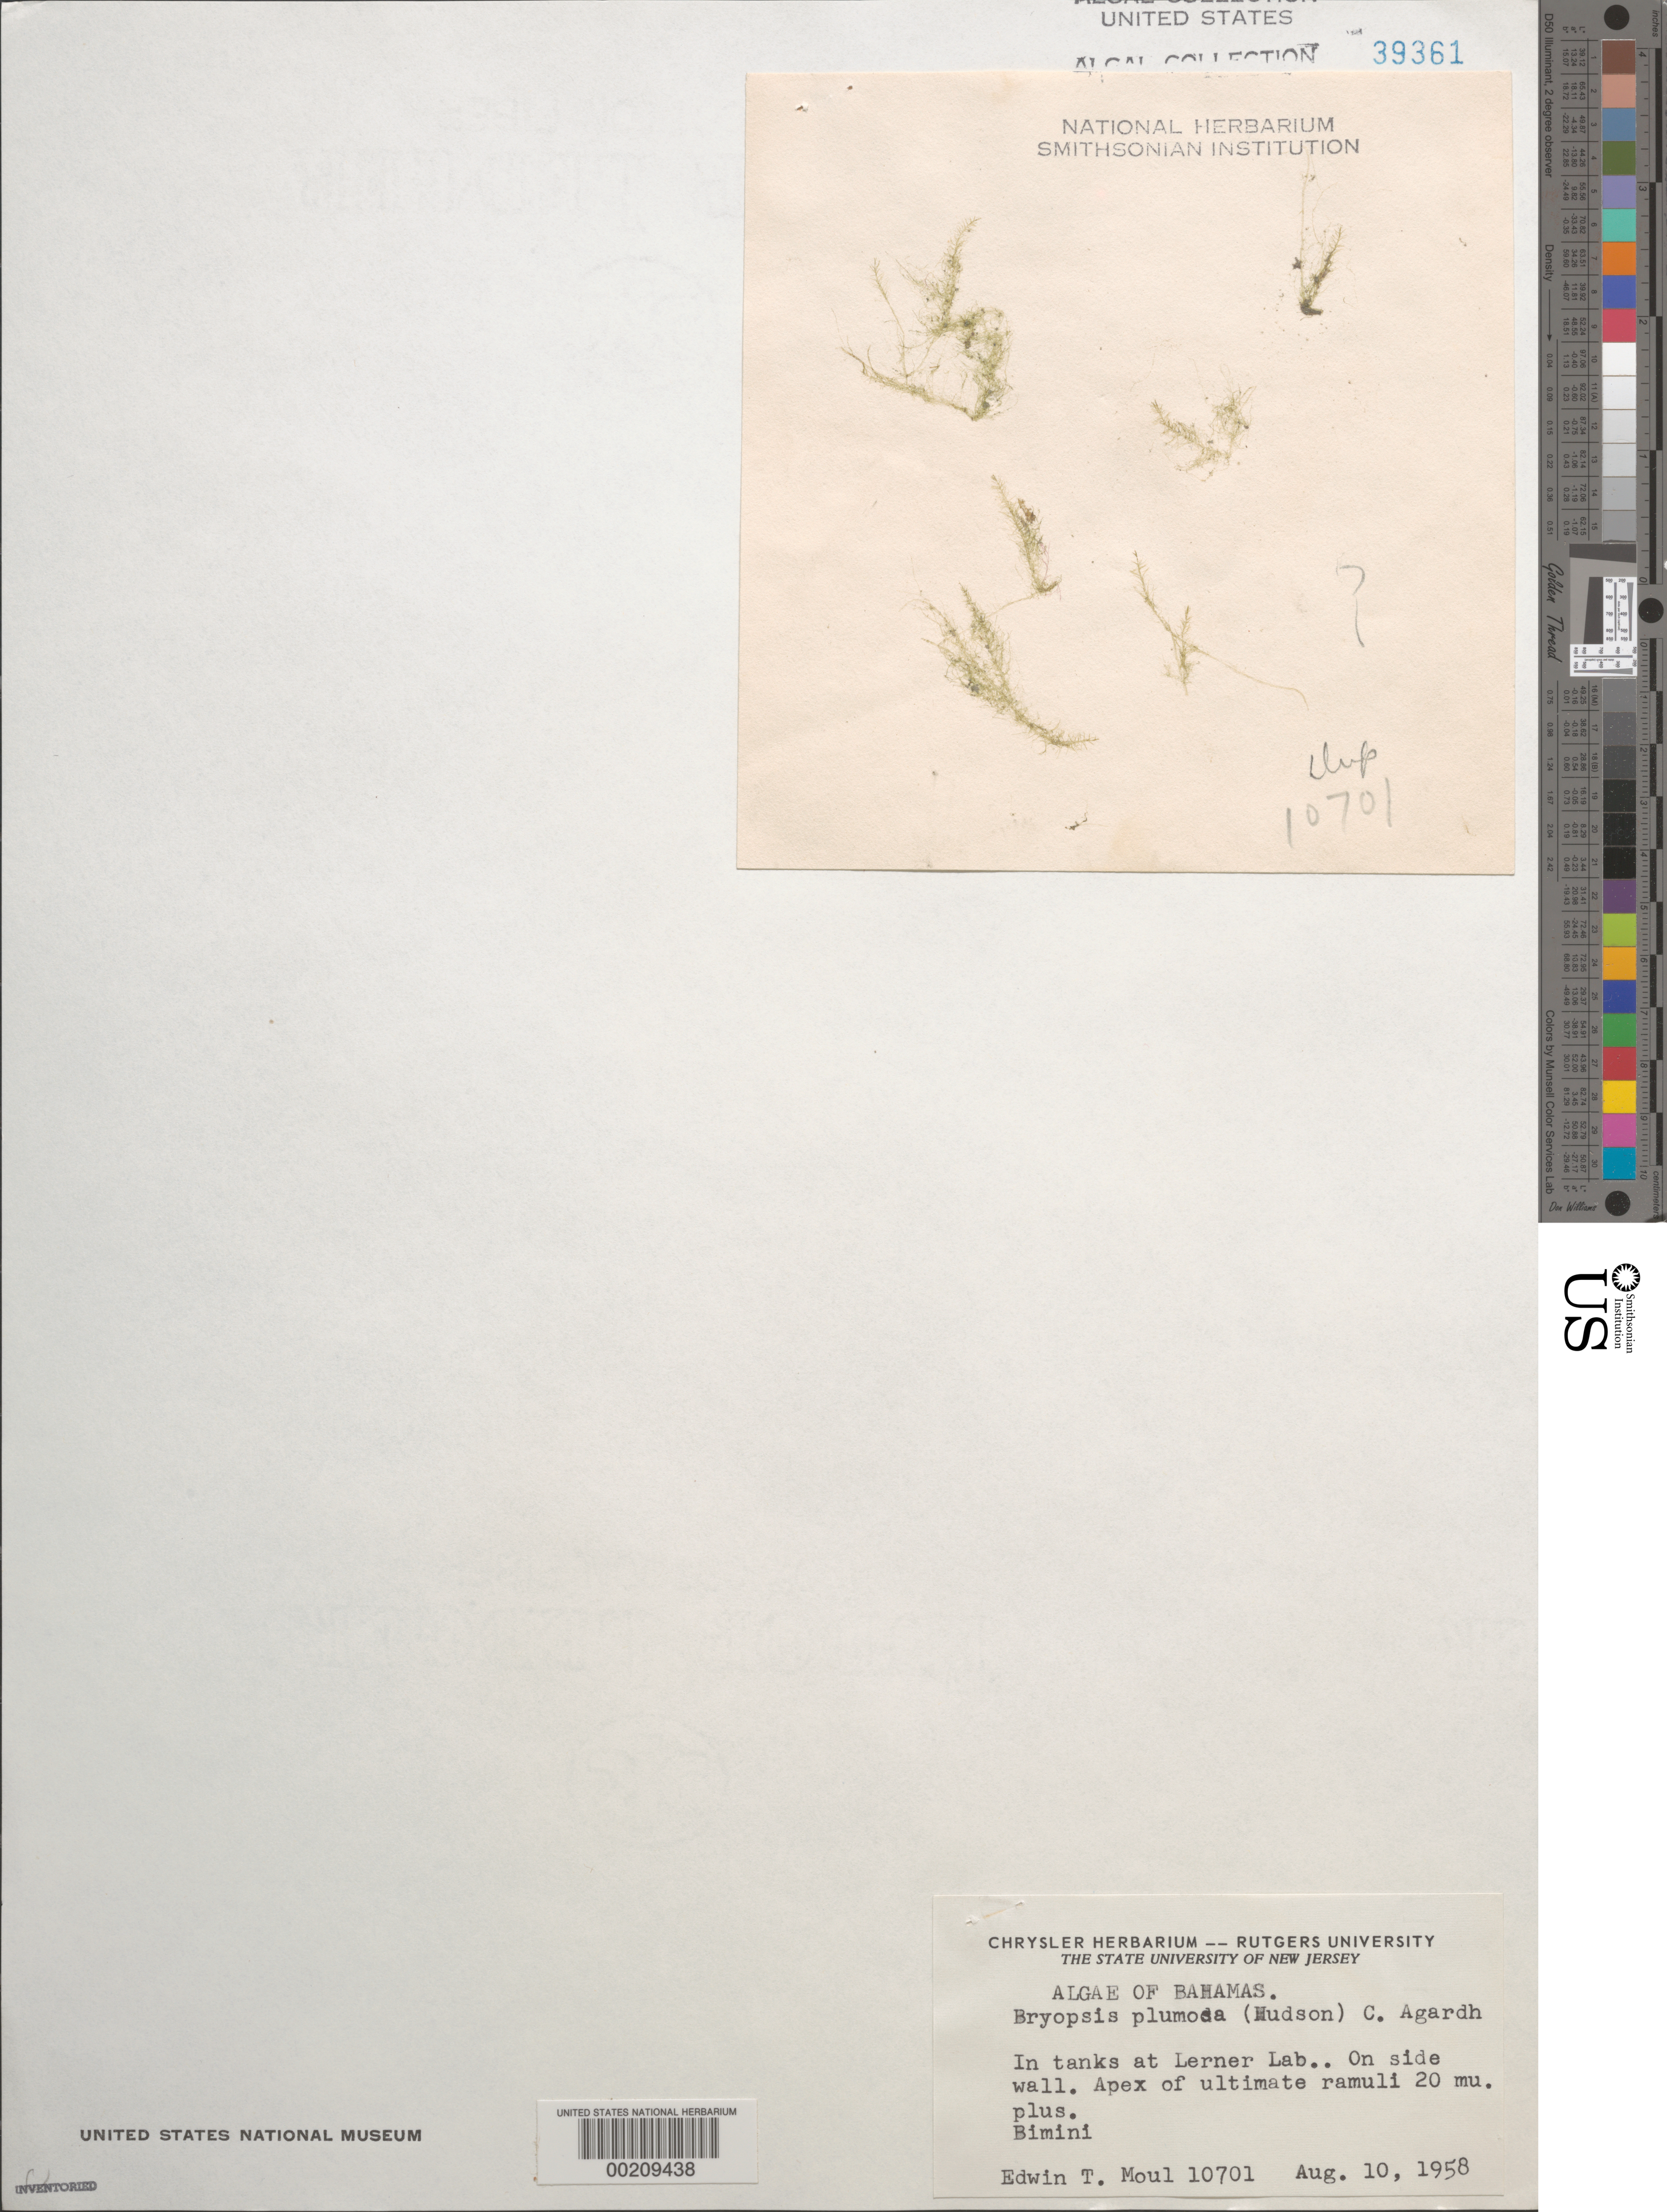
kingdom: Plantae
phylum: Chlorophyta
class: Ulvophyceae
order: Bryopsidales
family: Bryopsidaceae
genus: Bryopsis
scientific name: Bryopsis plumosa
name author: (Huds.) C. Agardh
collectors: E. T. Moul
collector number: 10701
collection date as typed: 10 Aug 1958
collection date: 1958-08-10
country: Bahamas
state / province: Biminis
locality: Lerner laboratory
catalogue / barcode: US 39361